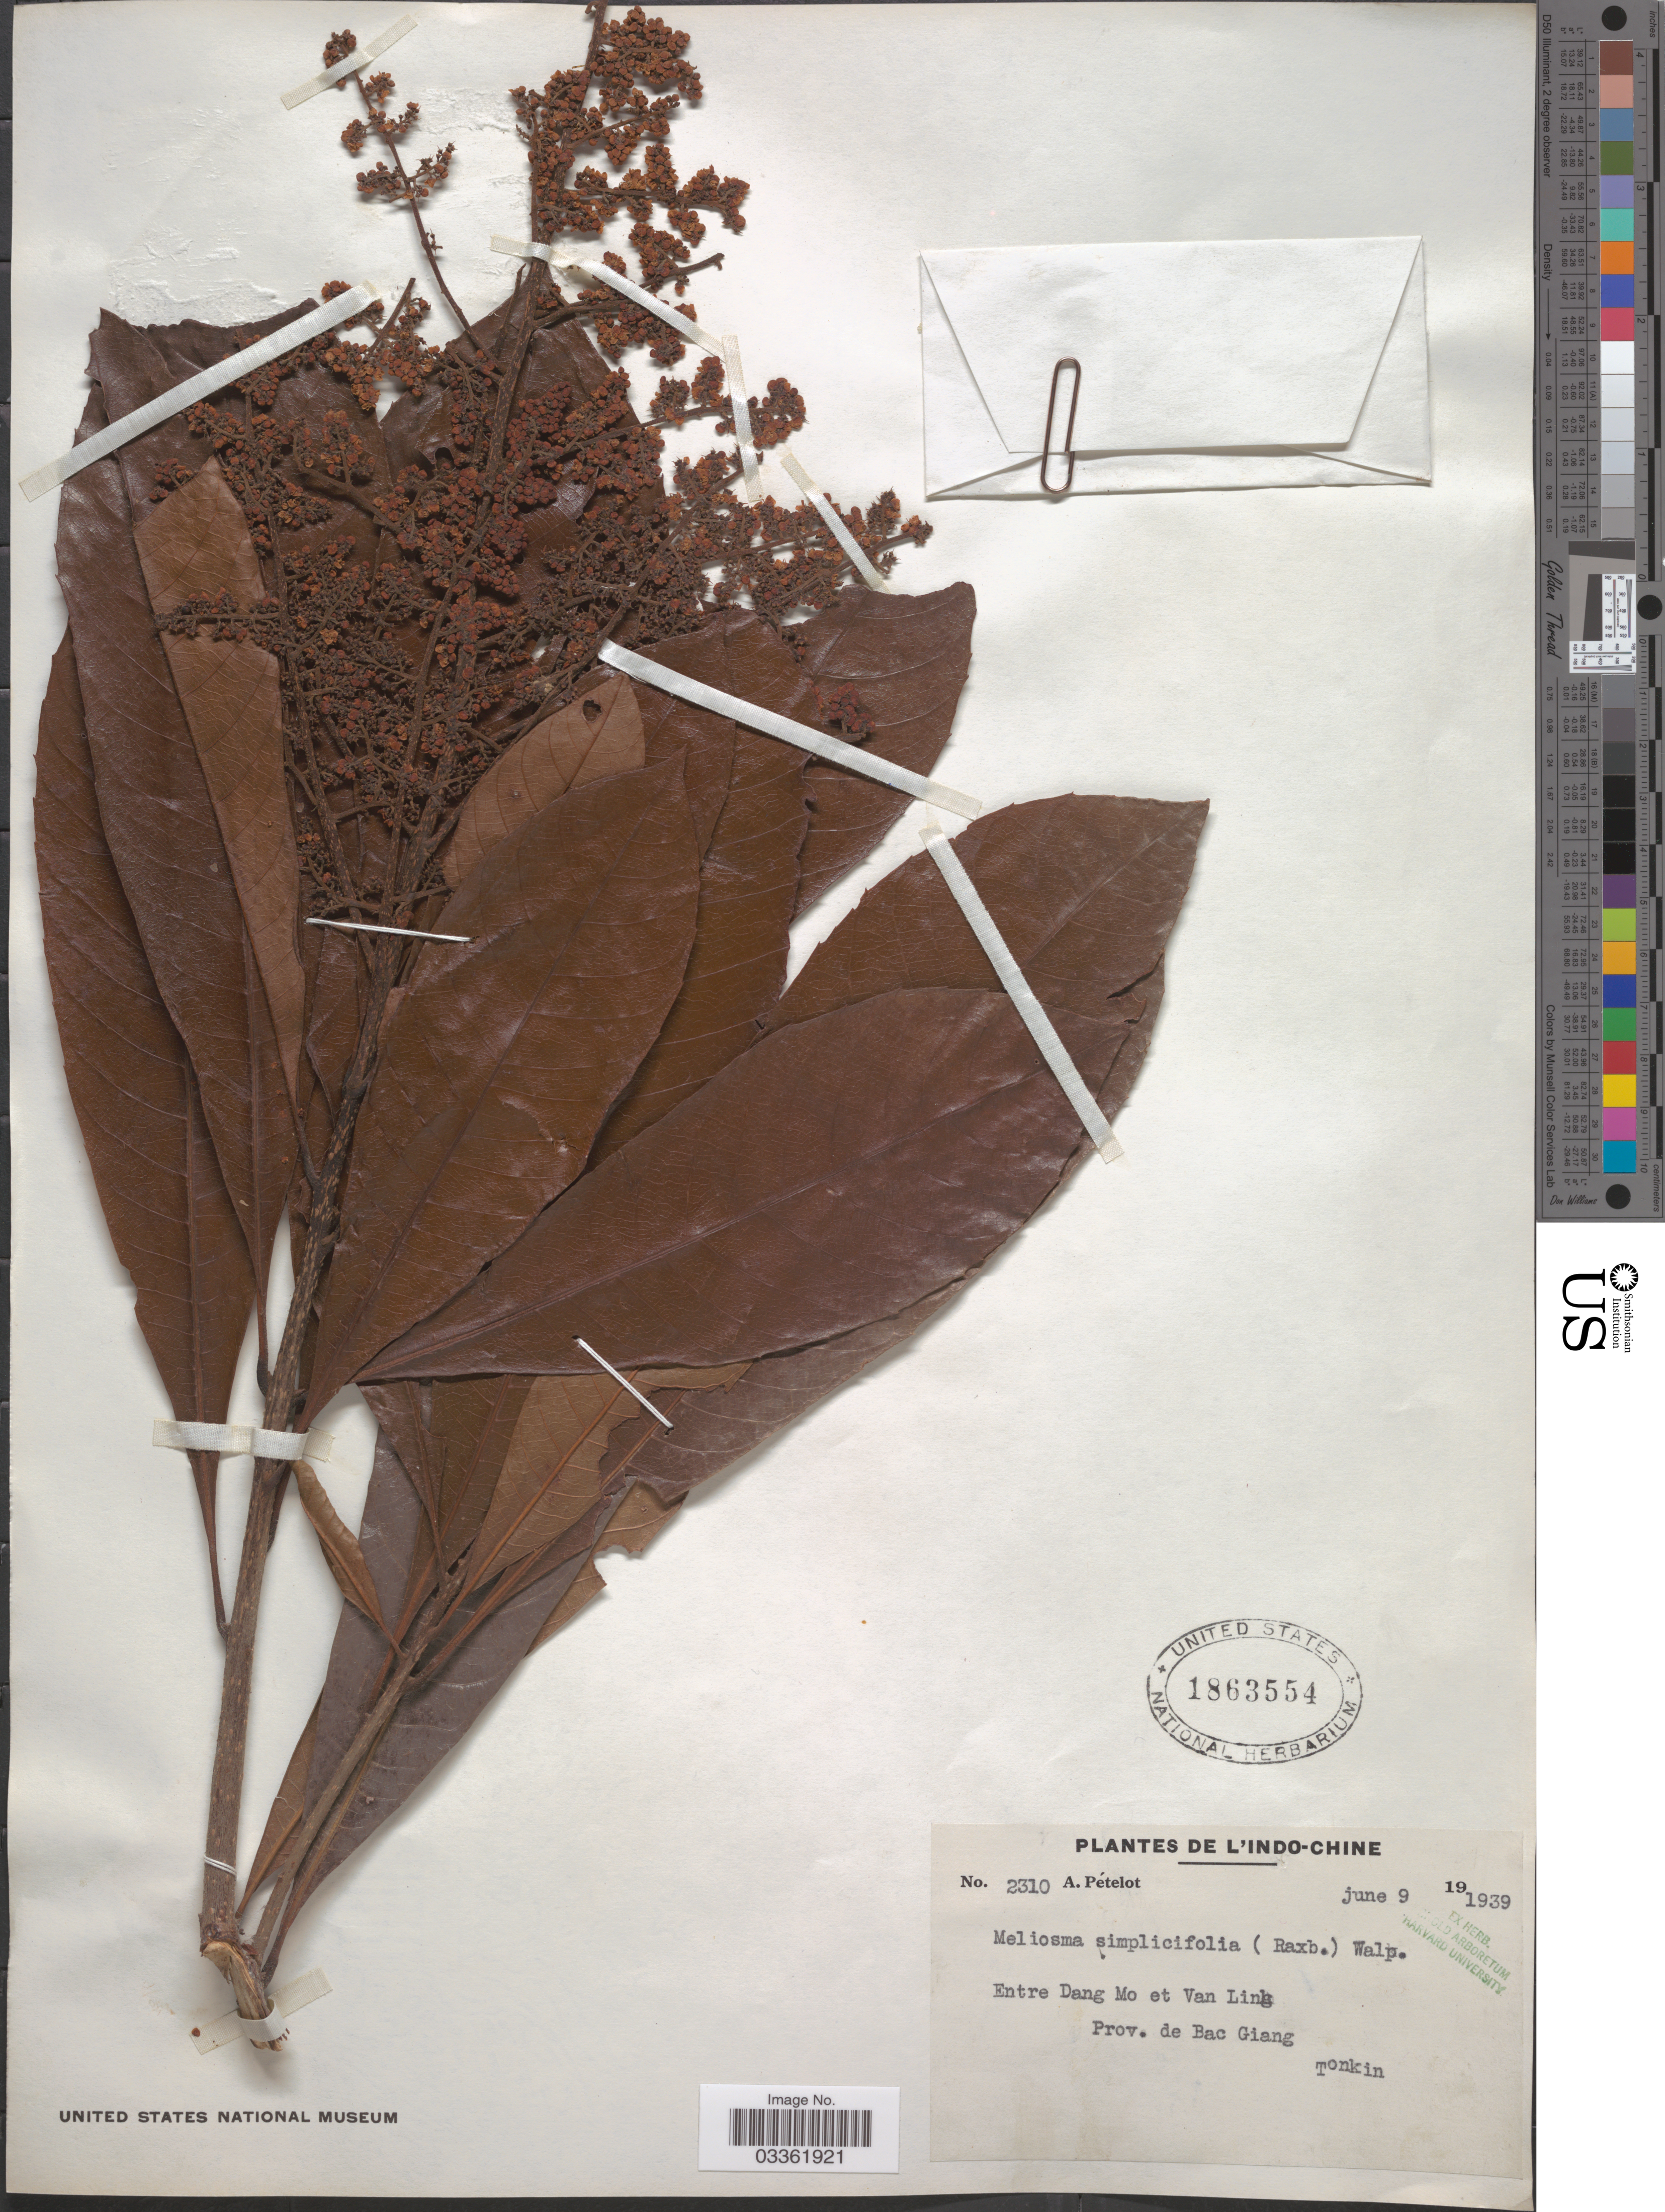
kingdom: Plantae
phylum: Tracheophyta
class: Magnoliopsida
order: Proteales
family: Sabiaceae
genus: Meliosma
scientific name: Meliosma simplicifolia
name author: (Roxb.) Walp.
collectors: A. Petelot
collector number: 2310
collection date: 1939-06-09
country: Vietnam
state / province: Bac Giang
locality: L'Indo-Chine, Entre Dang Mo et Van Linh, Tonkin.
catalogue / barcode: US 1863554